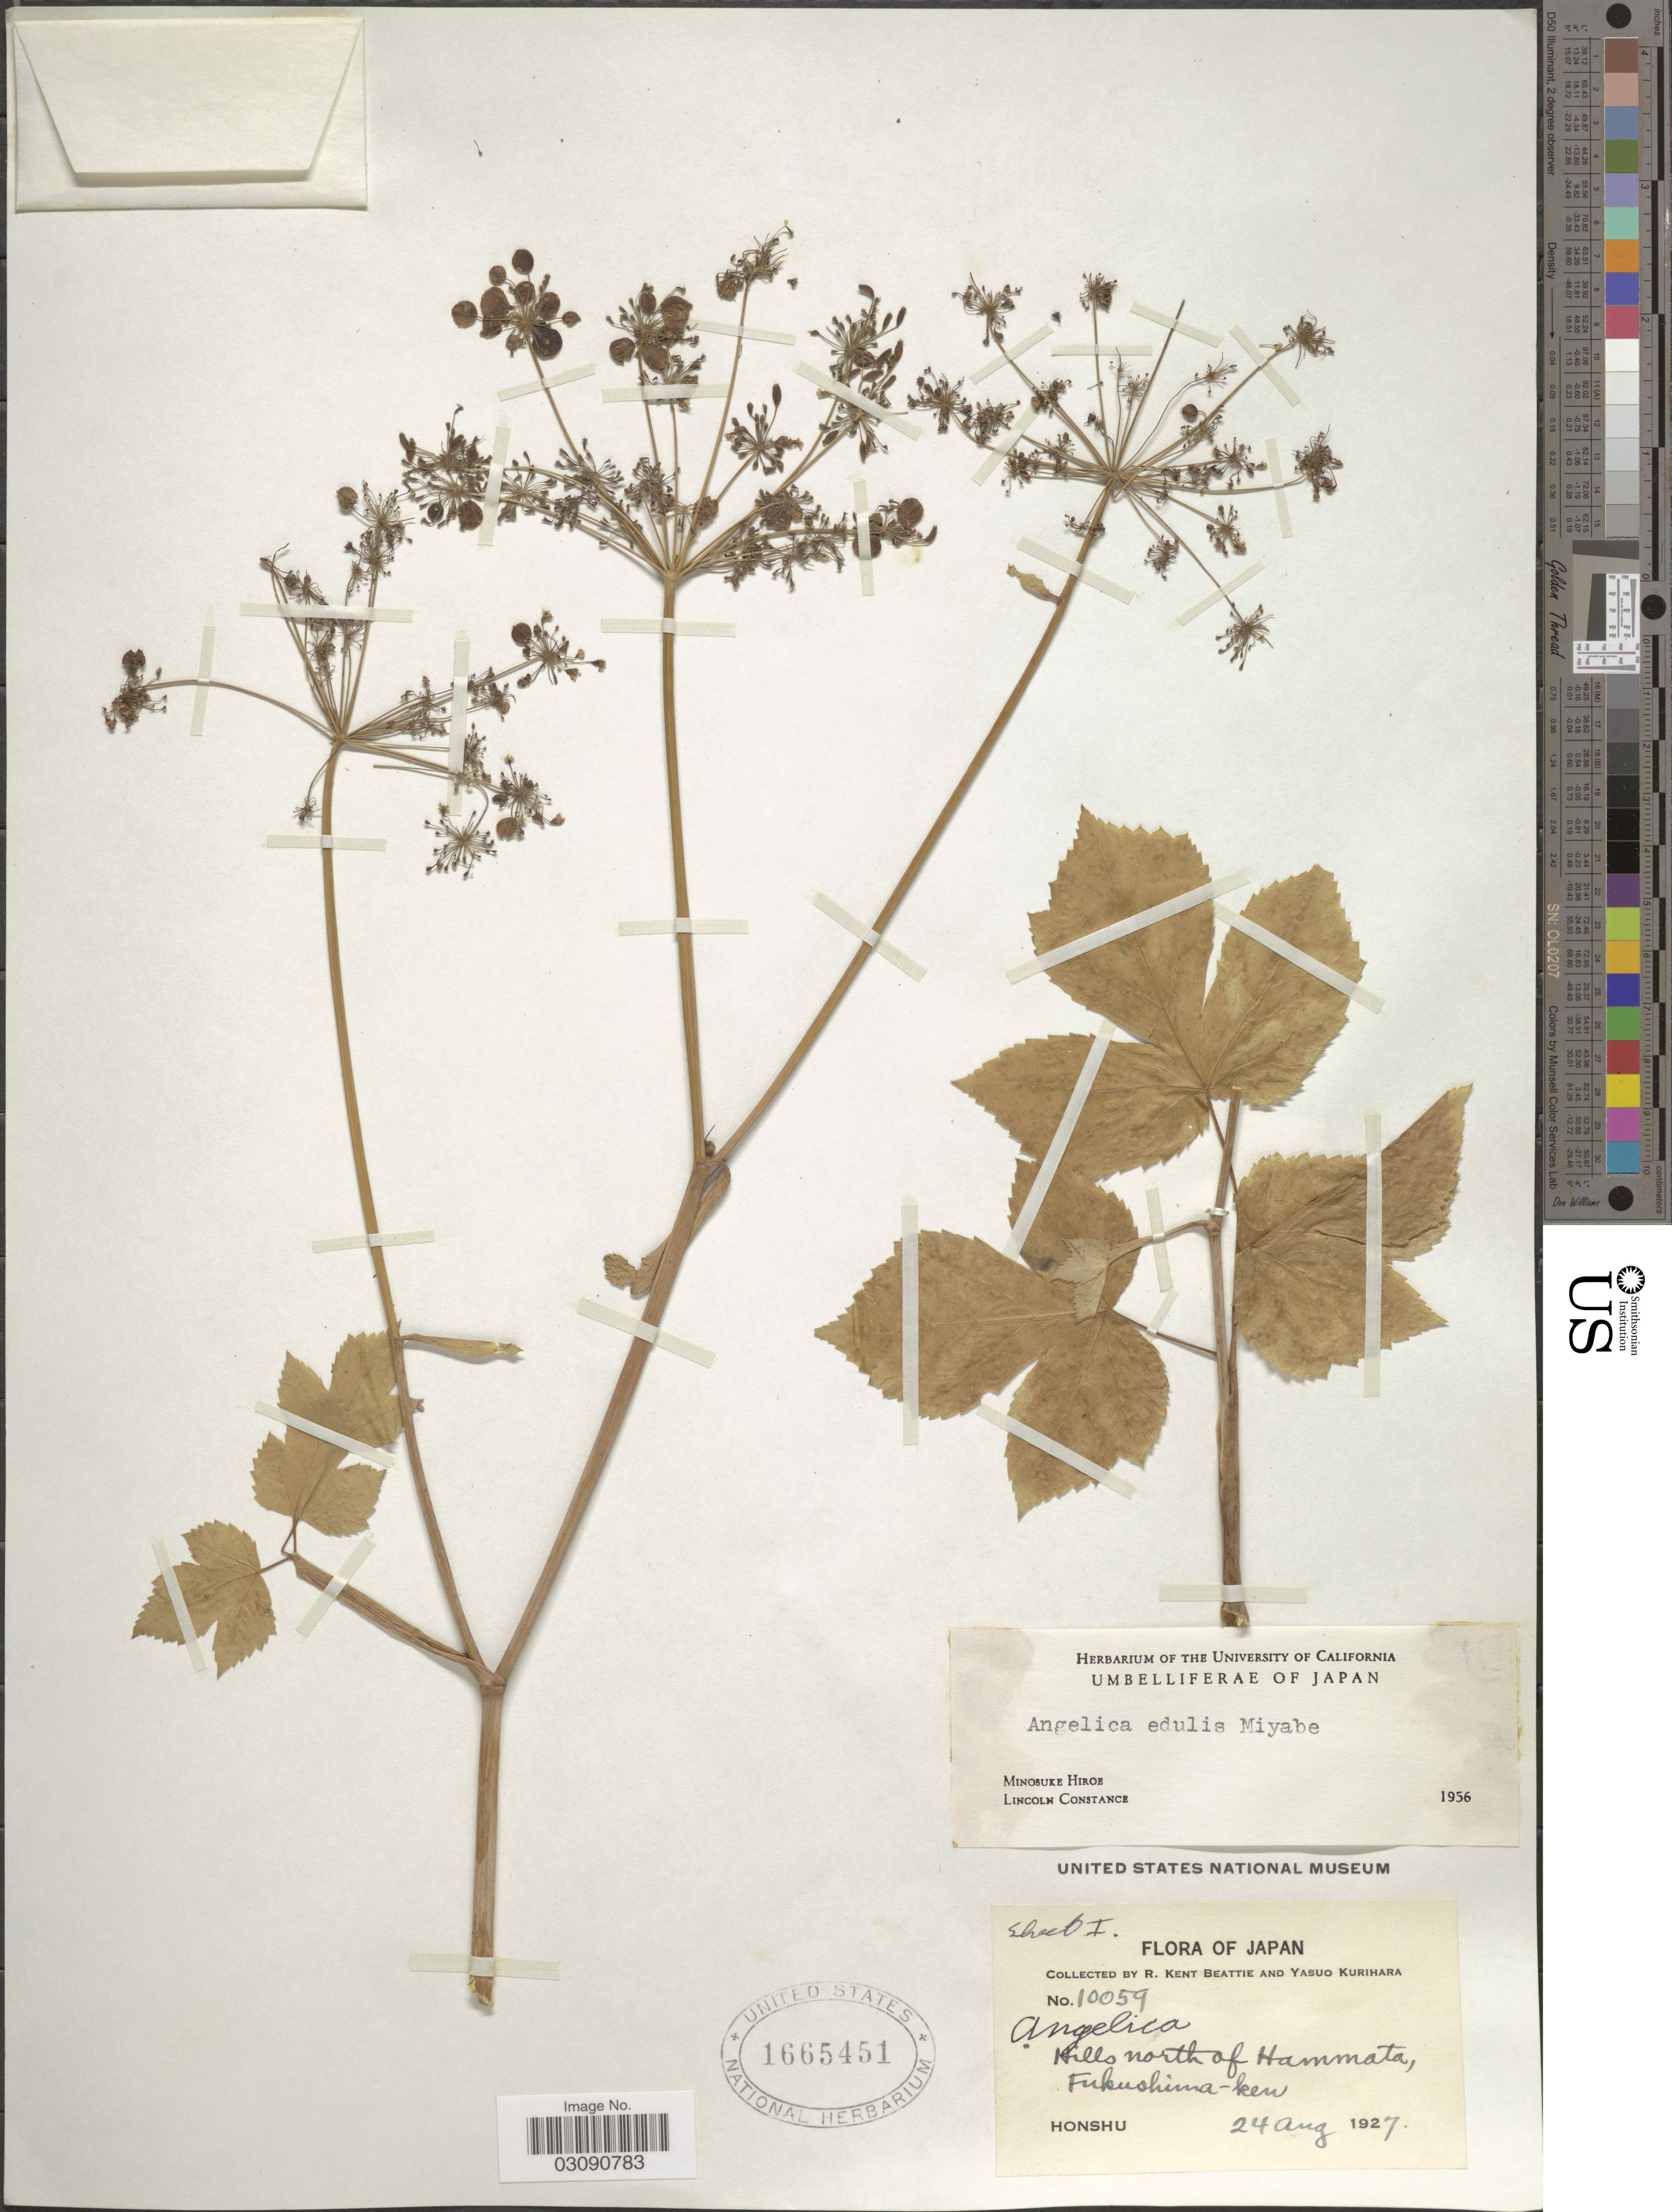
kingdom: Plantae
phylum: Tracheophyta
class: Magnoliopsida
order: Apiales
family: Apiaceae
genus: Angelica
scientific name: Angelica edulis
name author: Miyabe ex Y. Yabe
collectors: R. K. Beattie & Y. Kurihara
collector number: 10059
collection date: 1927-08-24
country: Japan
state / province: Hukusima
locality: Hills north of Hammata, Fukushima-ken.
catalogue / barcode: US 1665451